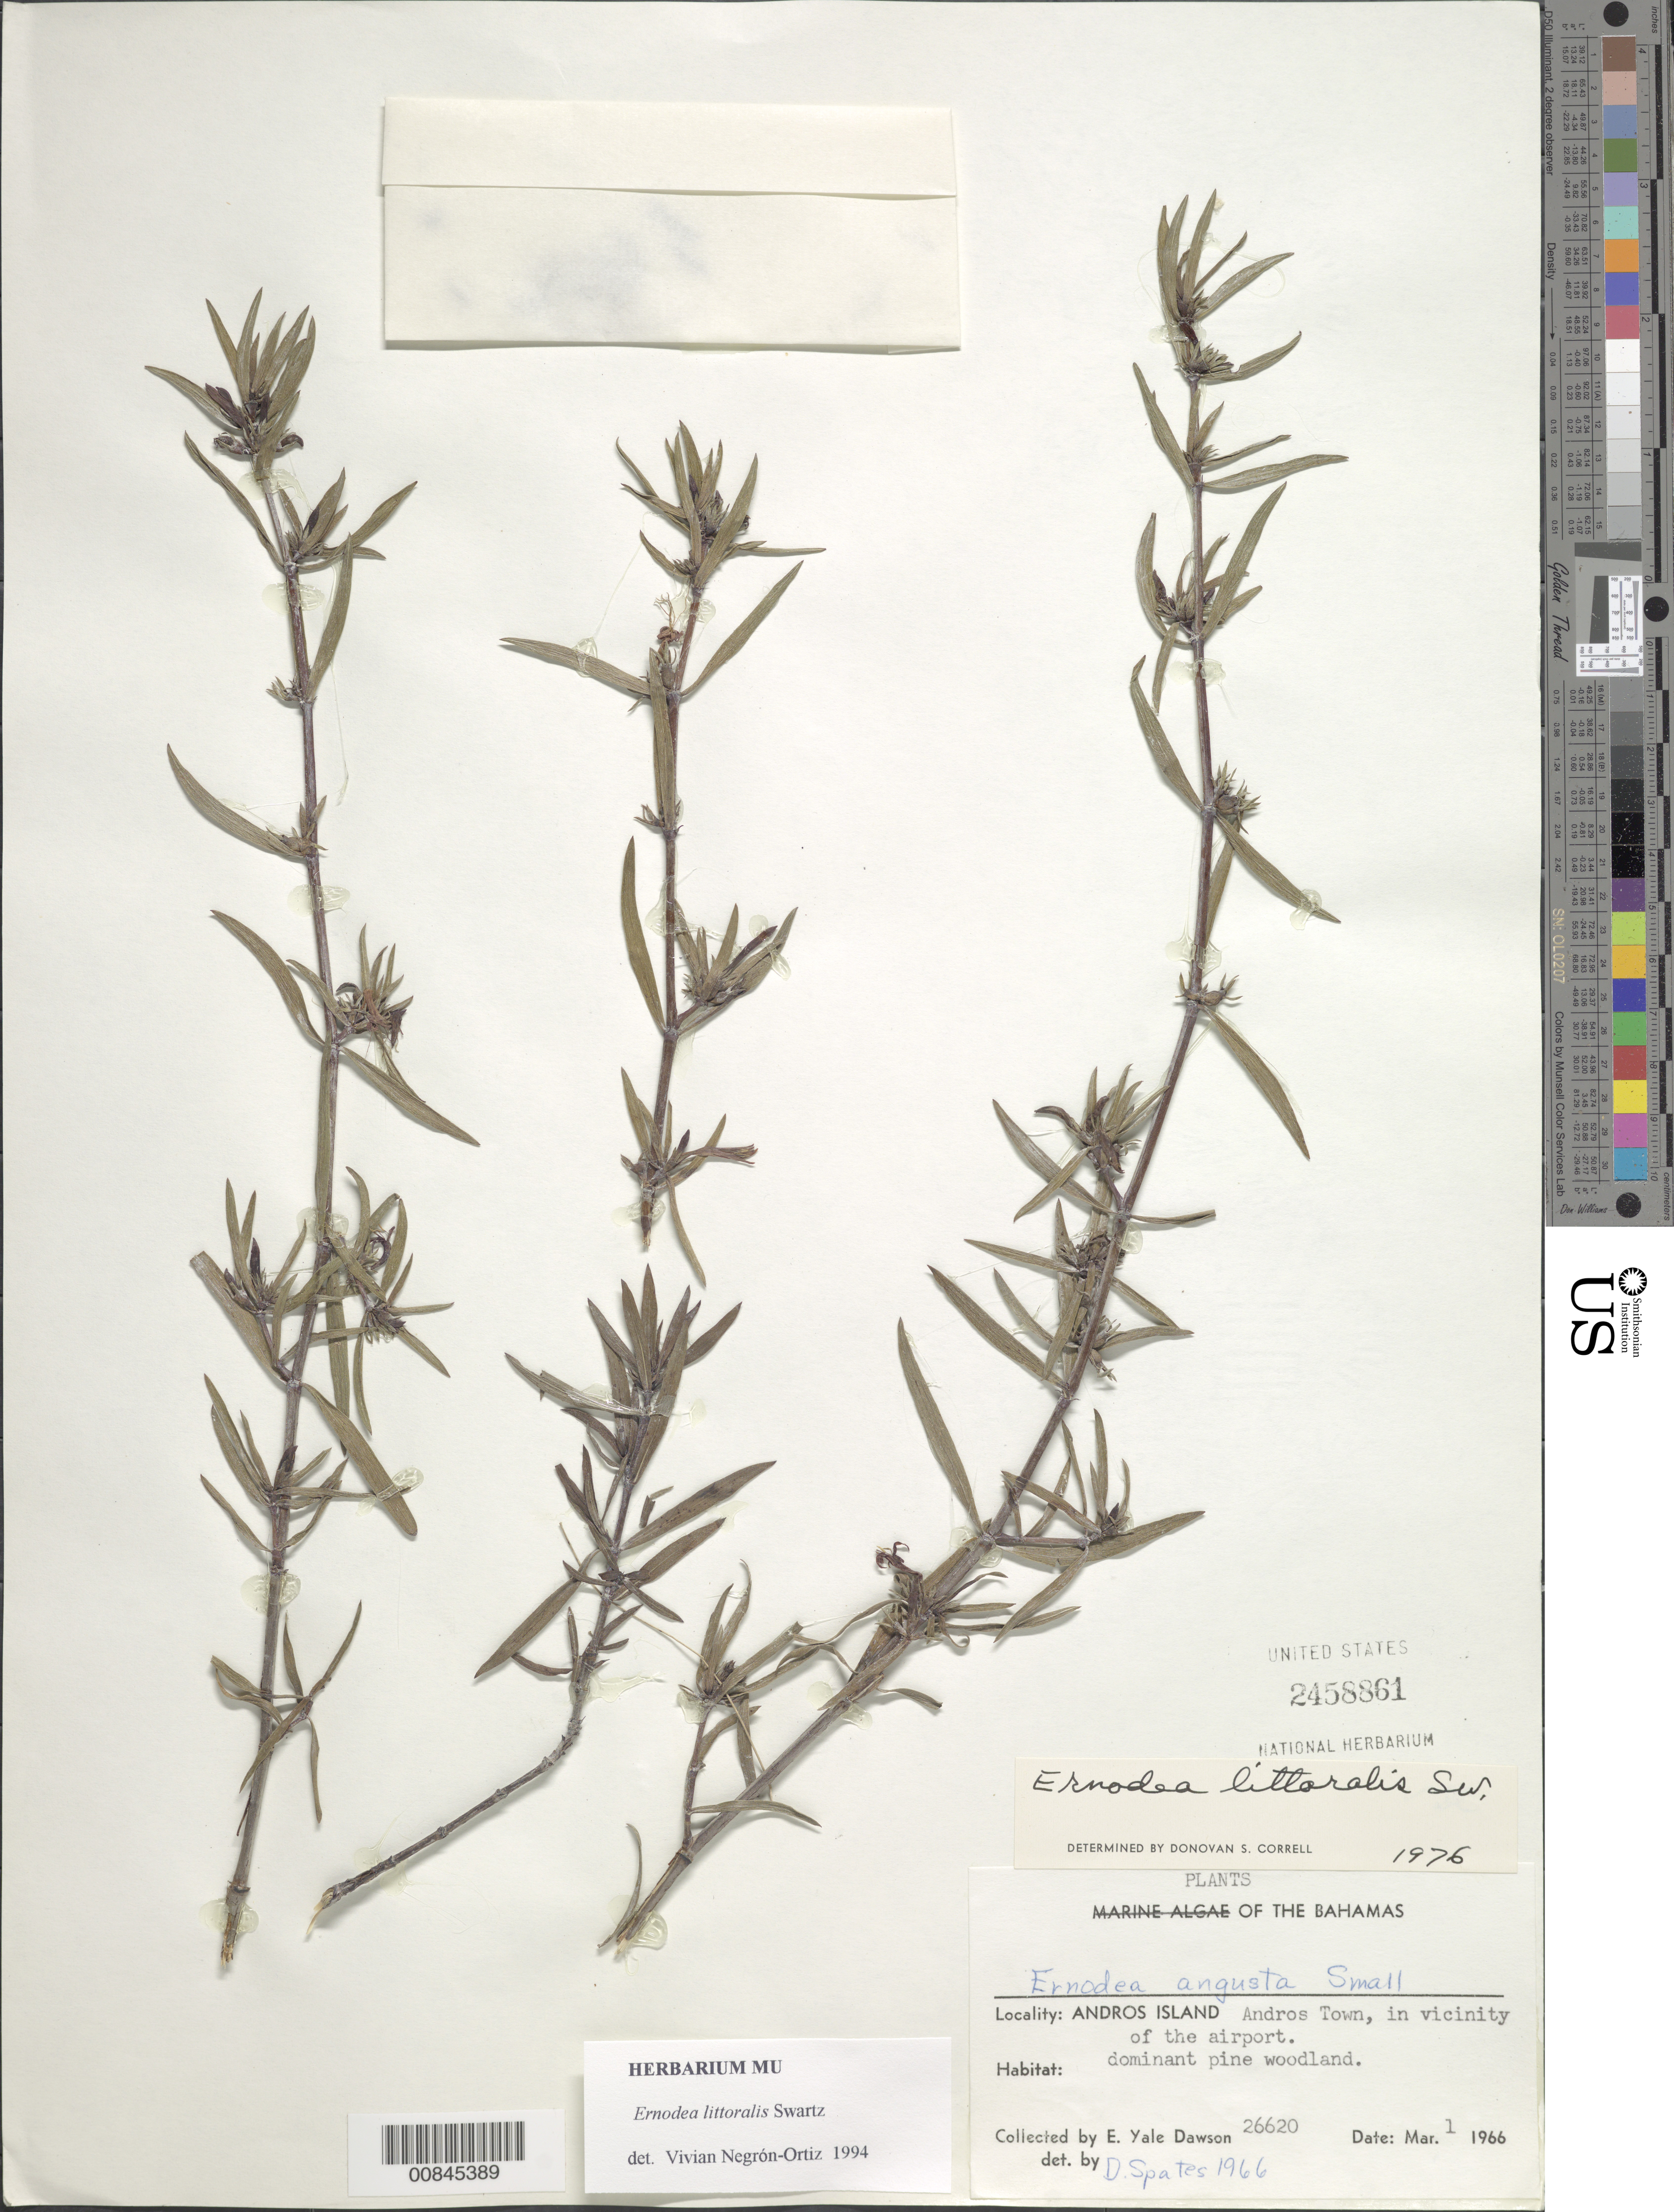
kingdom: Plantae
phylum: Tracheophyta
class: Magnoliopsida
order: Gentianales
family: Rubiaceae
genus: Ernodea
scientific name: Ernodea littoralis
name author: Sw.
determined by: Correll, D. S.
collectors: E. Y. Dawson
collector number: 26620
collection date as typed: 01 Mar 1966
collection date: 1966-03-01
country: Bahamas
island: Andros Island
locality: Andros Town, in vicinity of the airport.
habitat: Dominant pine woodland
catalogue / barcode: US 2458861